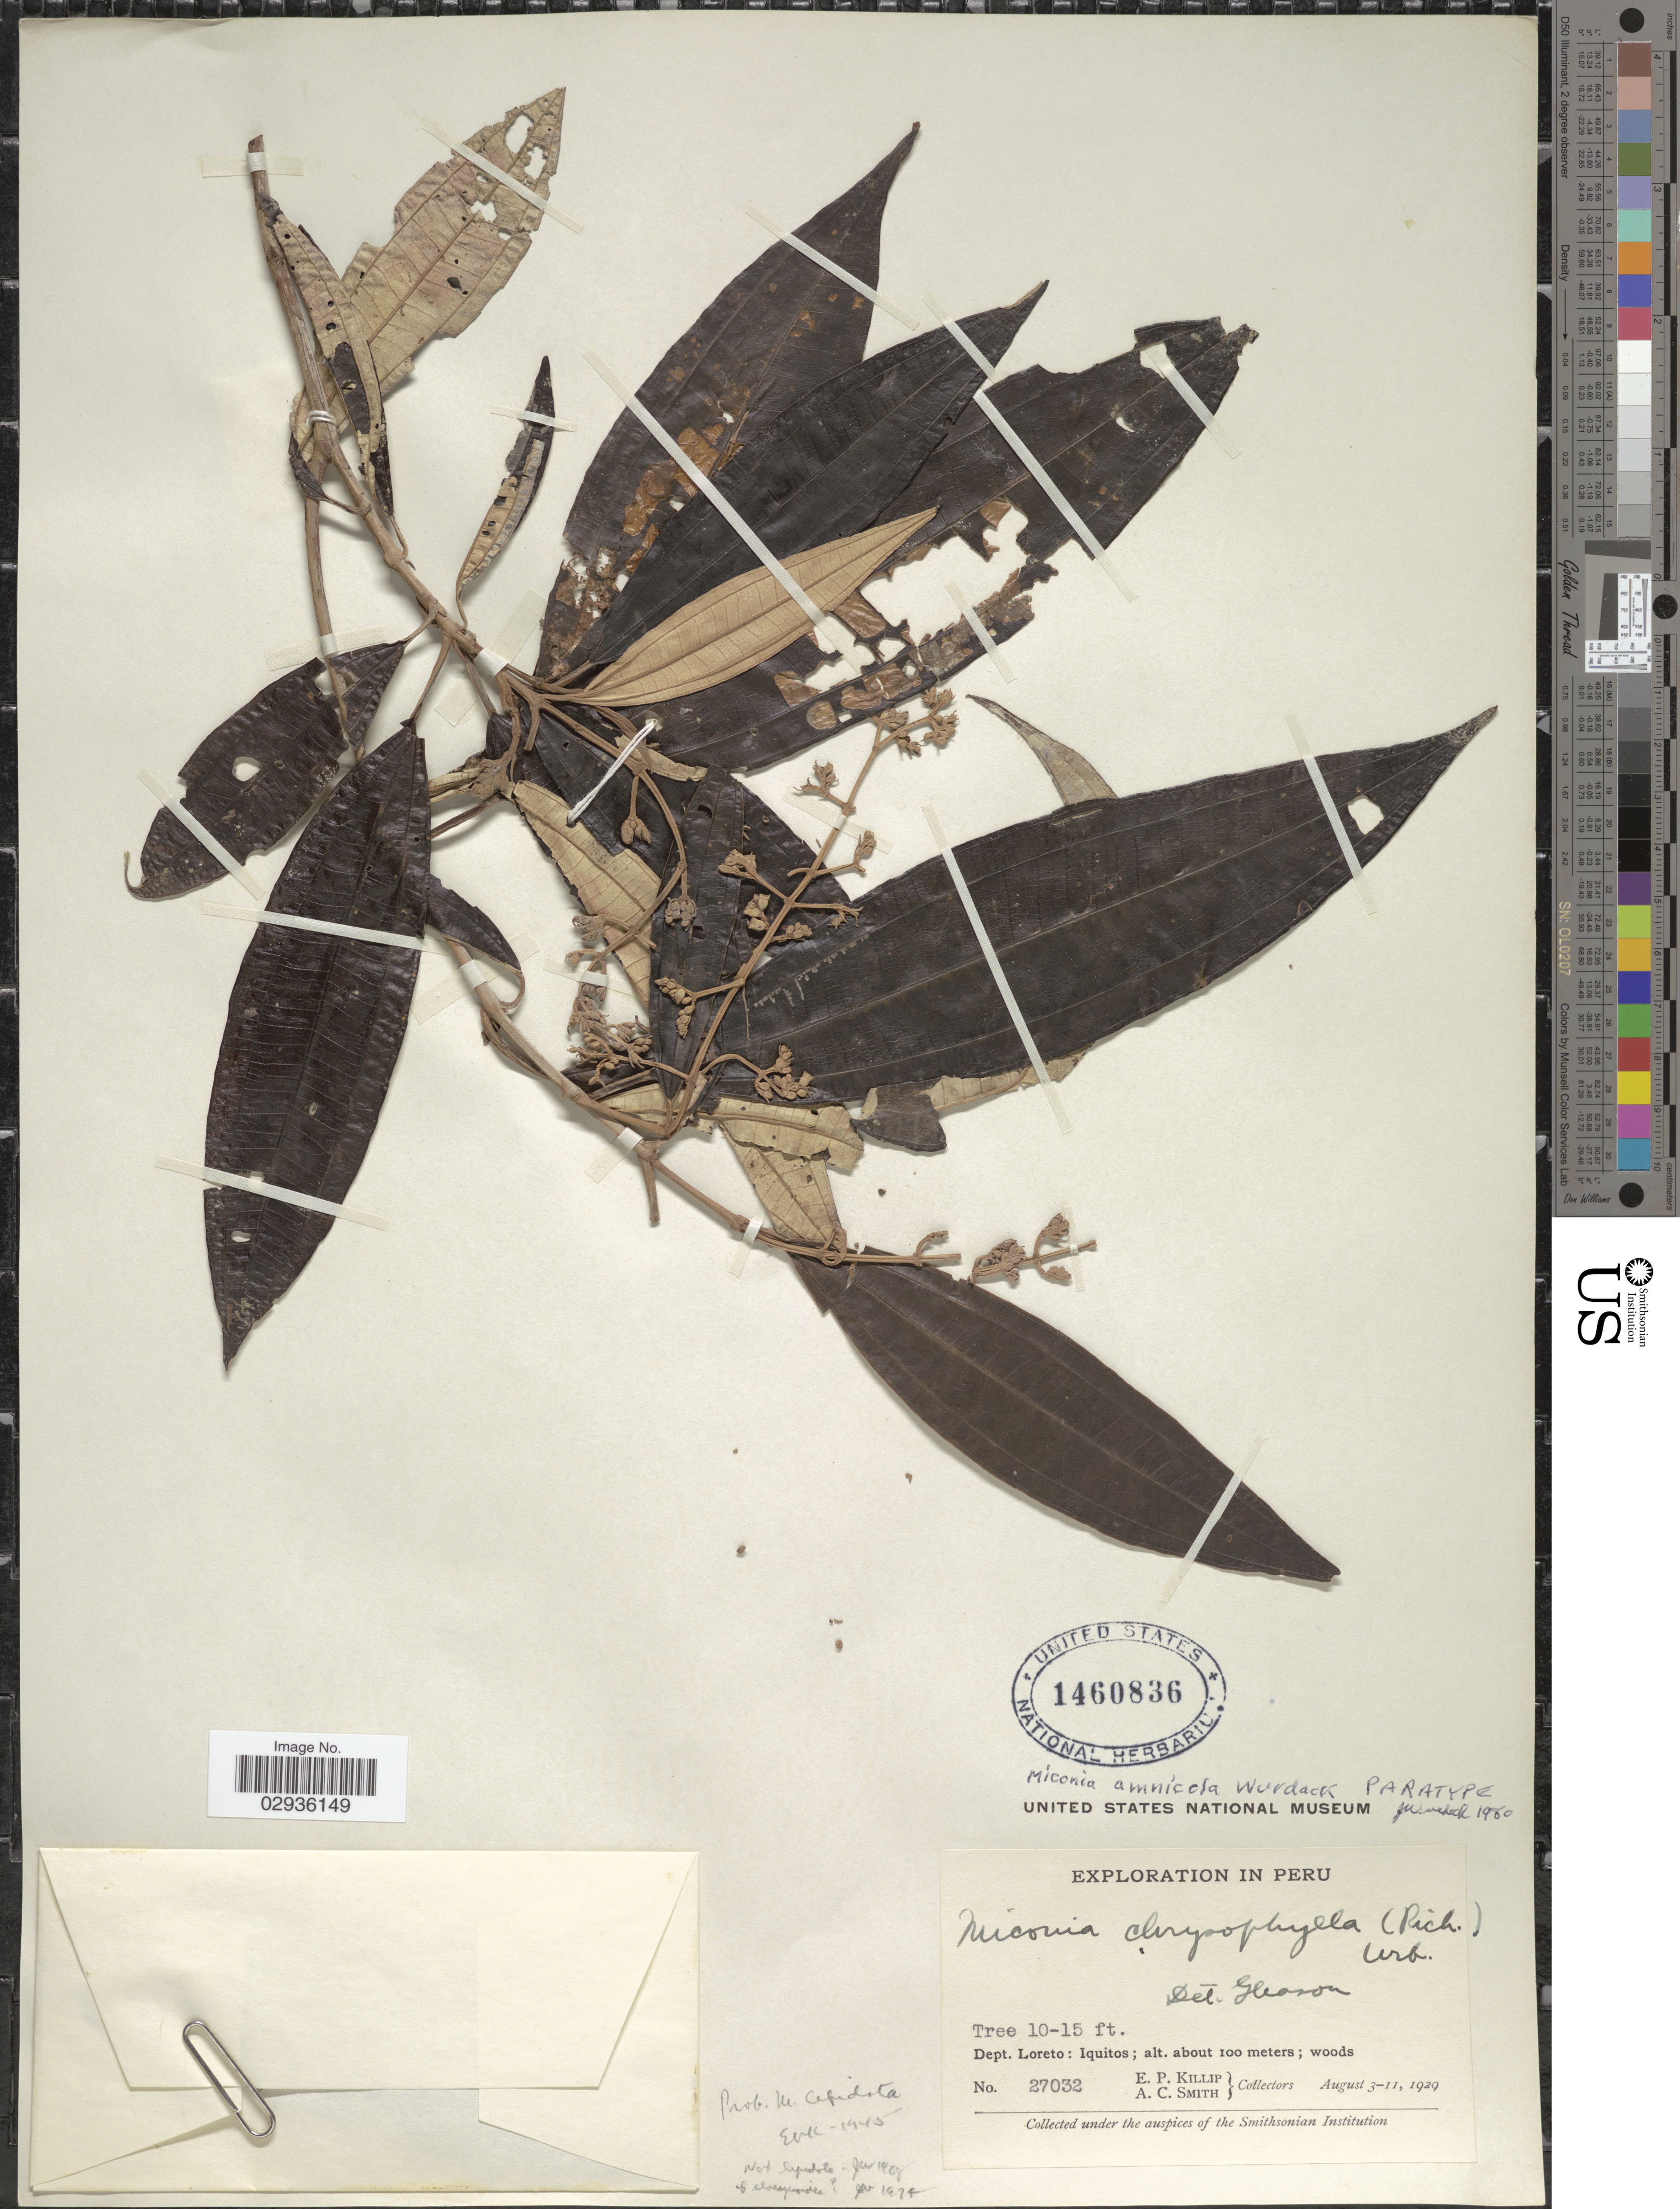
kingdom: Plantae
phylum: Tracheophyta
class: Magnoliopsida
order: Myrtales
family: Melastomataceae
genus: Miconia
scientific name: Miconia amnicola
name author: Wurdack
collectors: E. P. Killip & A. C. Smith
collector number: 27032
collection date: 1929-08-03/1929-08-11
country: Peru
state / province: Loreto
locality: Dept. Loreto: Iquitos.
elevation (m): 100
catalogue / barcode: US 1460836